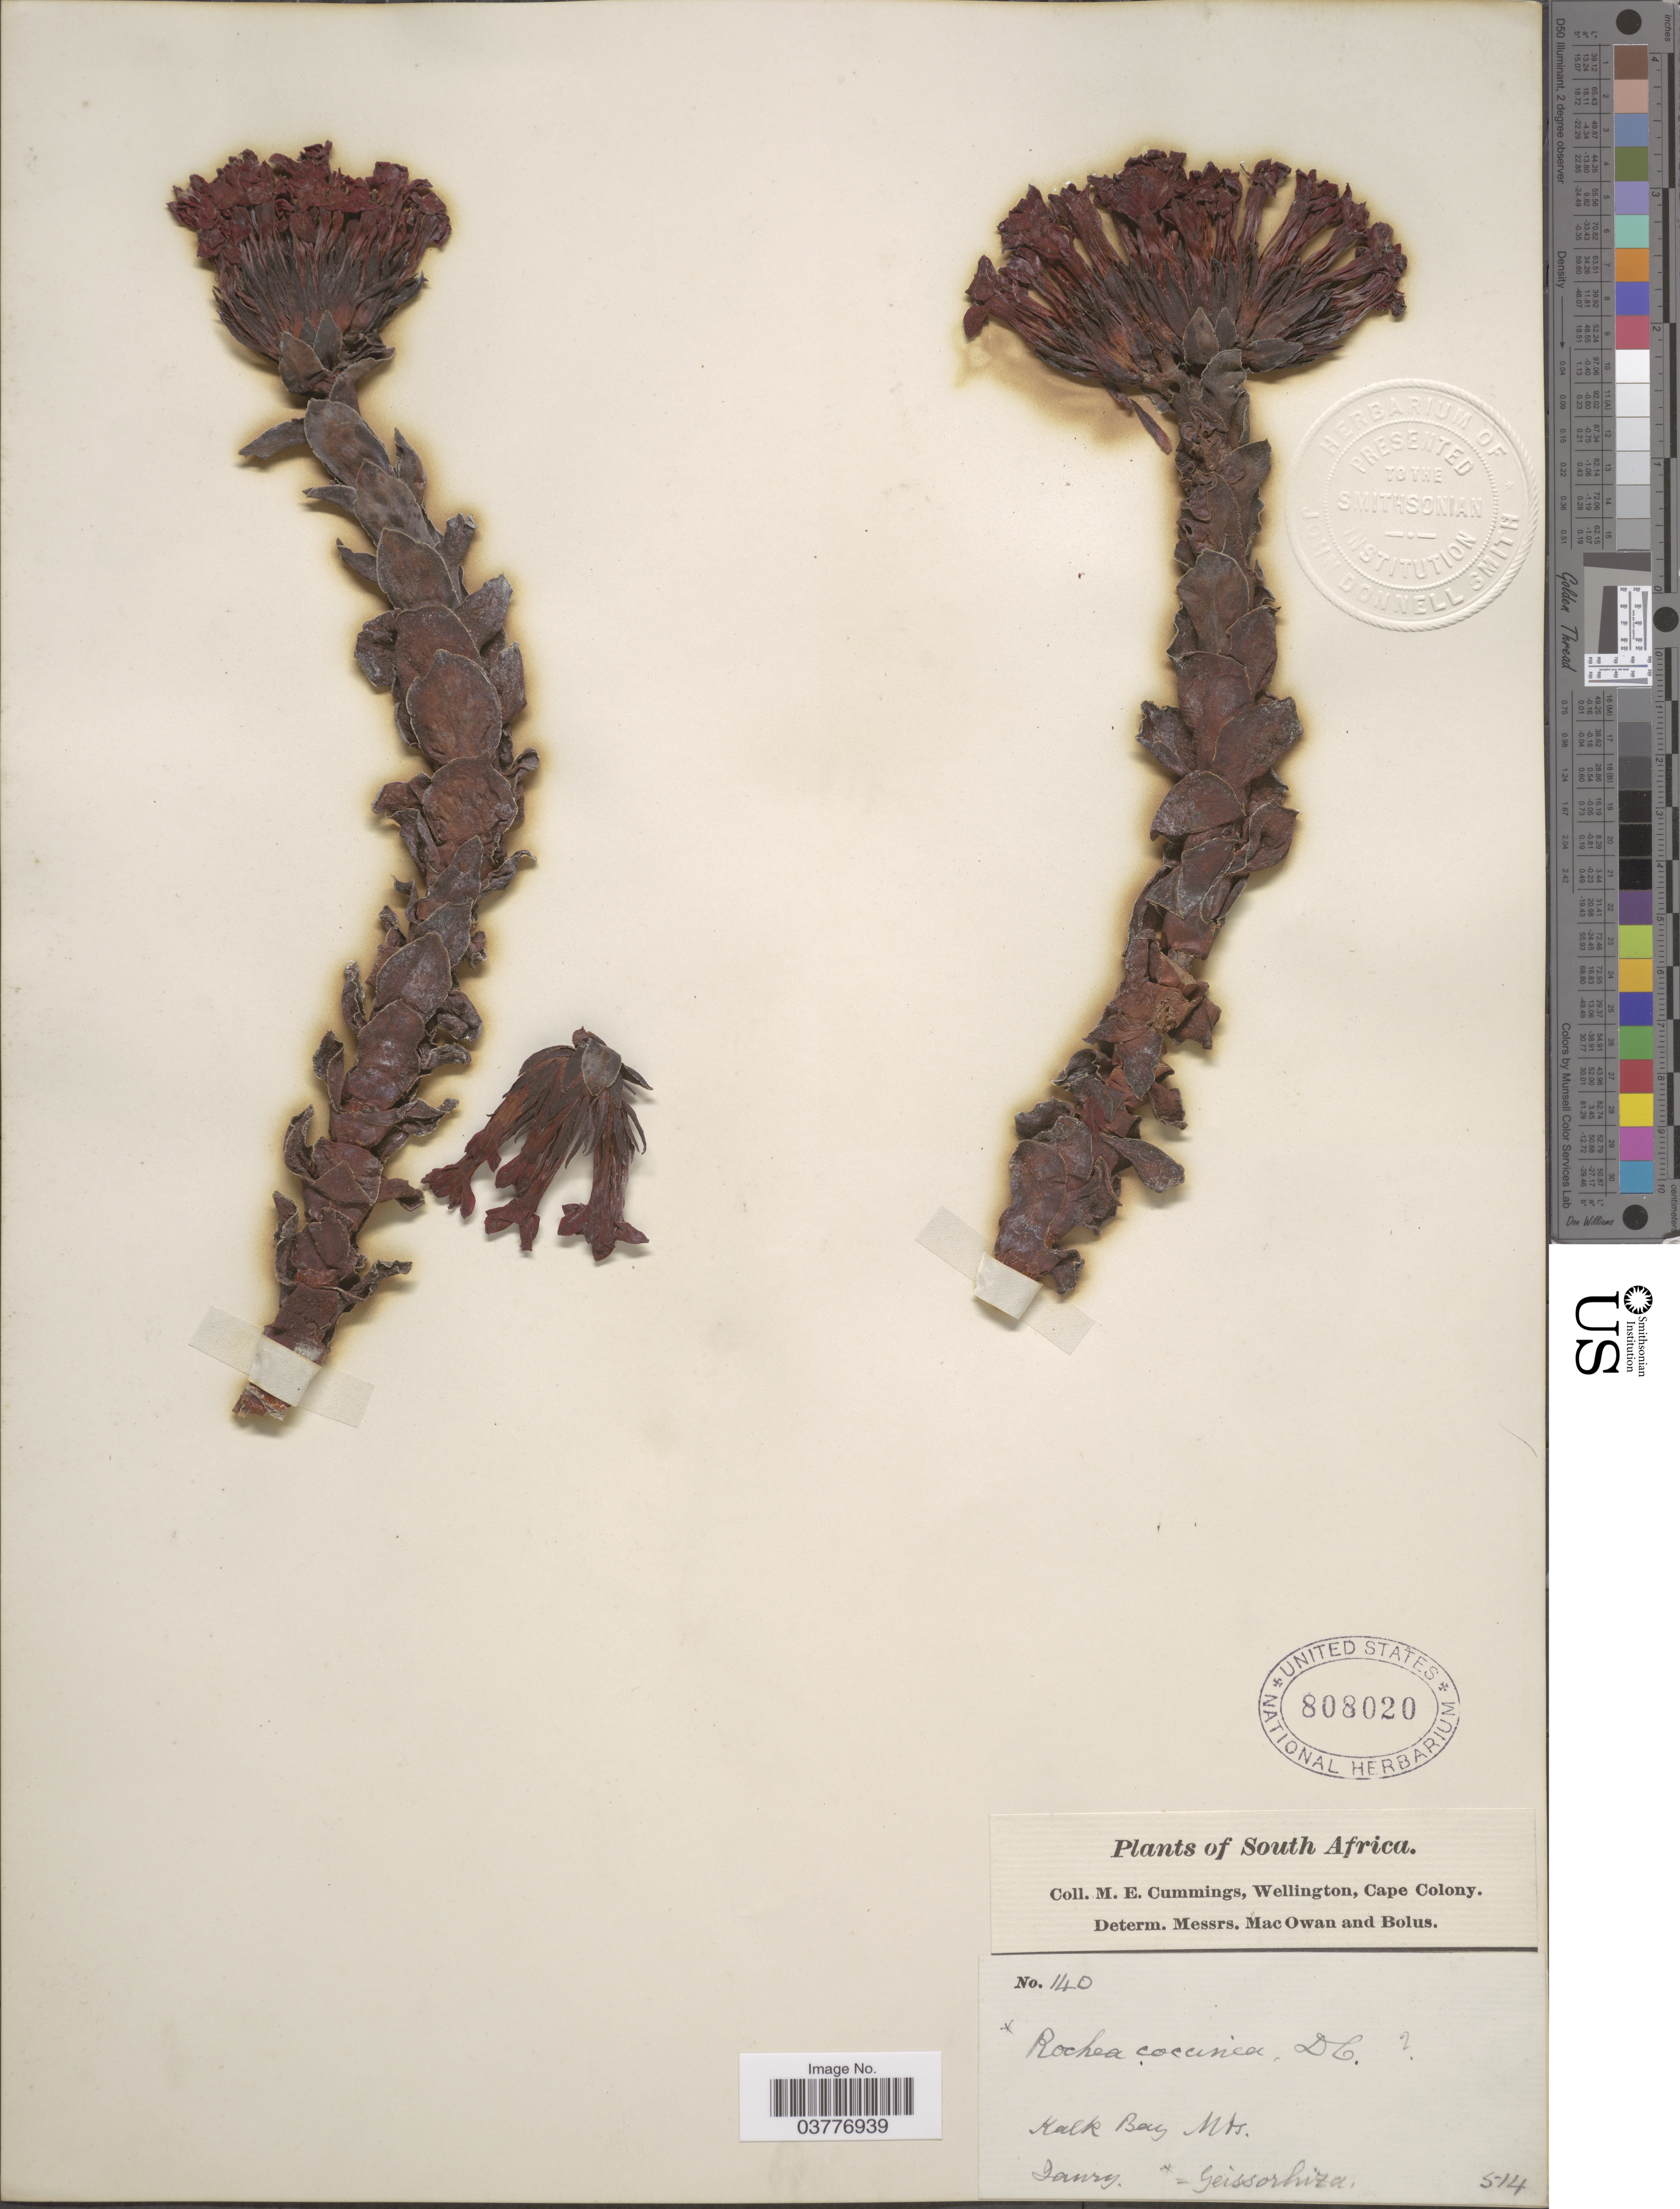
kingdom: Plantae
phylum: Tracheophyta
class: Magnoliopsida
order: Saxifragales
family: Crassulaceae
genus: Crassula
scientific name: Crassula coccinea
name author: L.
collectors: M. E. Cummings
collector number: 140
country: South Africa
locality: Kalk Bay Mts.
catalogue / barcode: US 808020